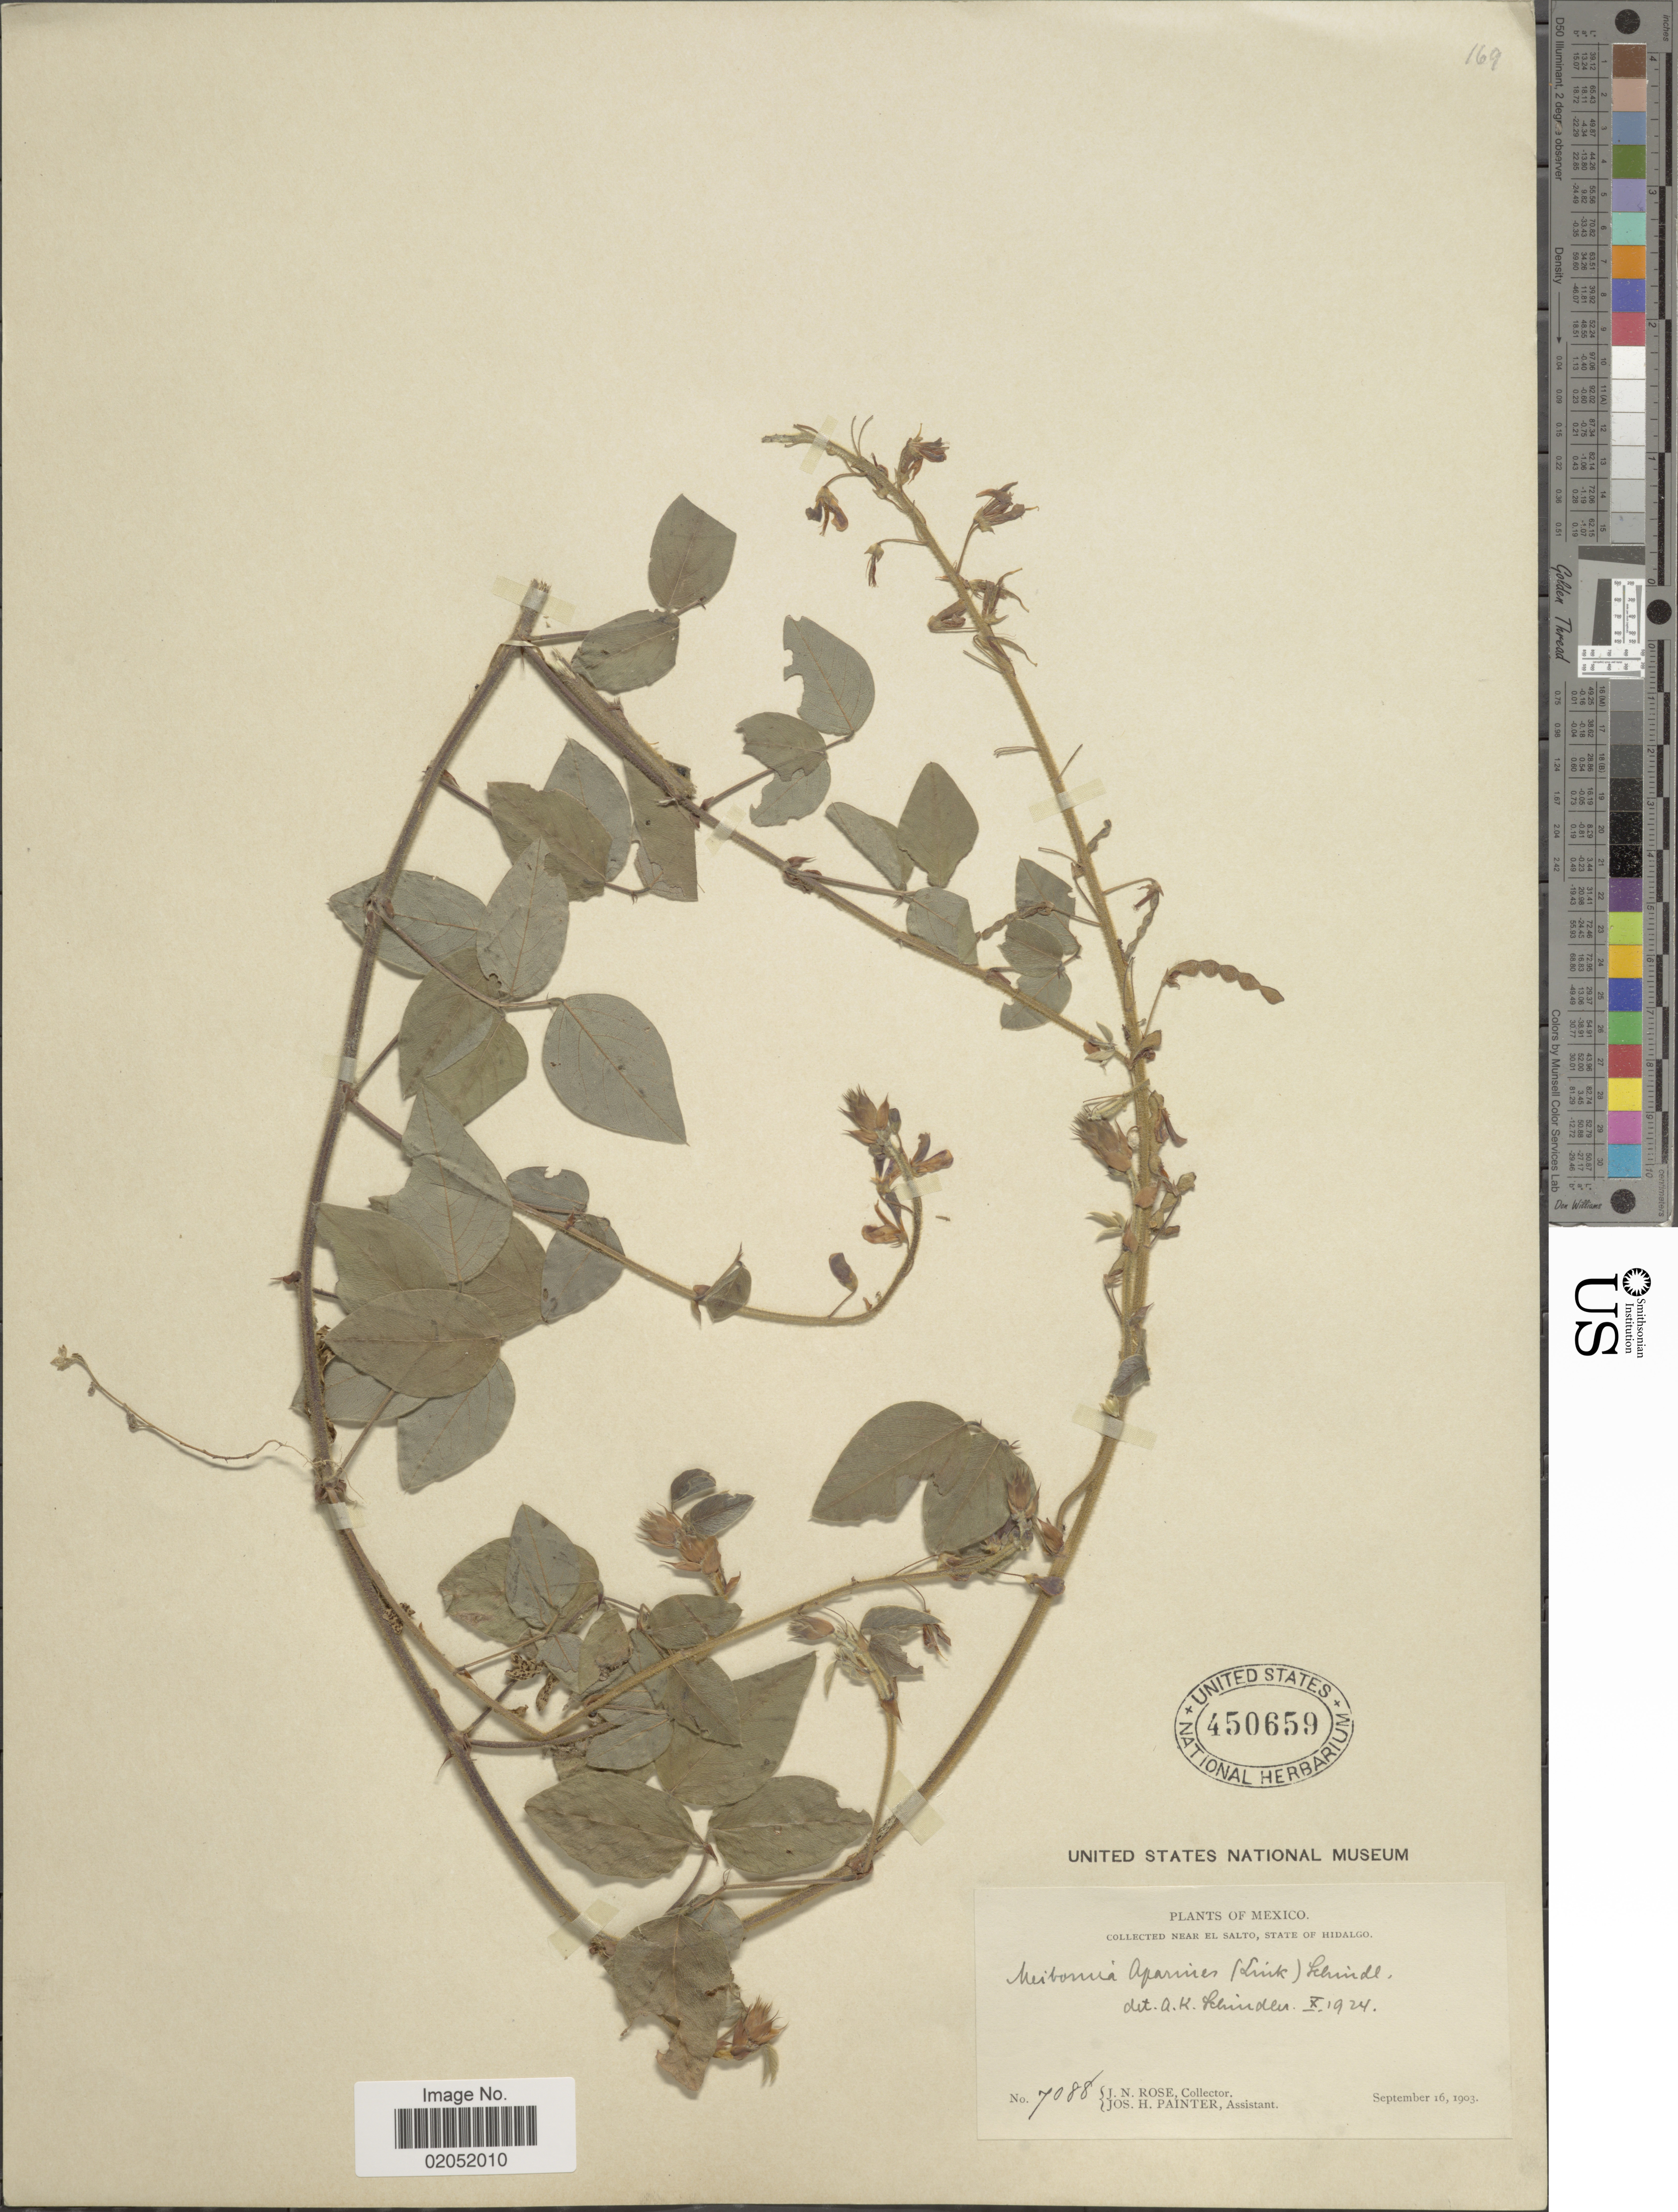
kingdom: Plantae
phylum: Tracheophyta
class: Magnoliopsida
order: Fabales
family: Fabaceae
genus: Desmodium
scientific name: Desmodium aparines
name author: (Link) DC.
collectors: J. N. Rose & J. H. Painter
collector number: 7088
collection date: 1903-09-16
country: Mexico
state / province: Hidalgo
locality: Near El Salto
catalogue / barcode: US 450659